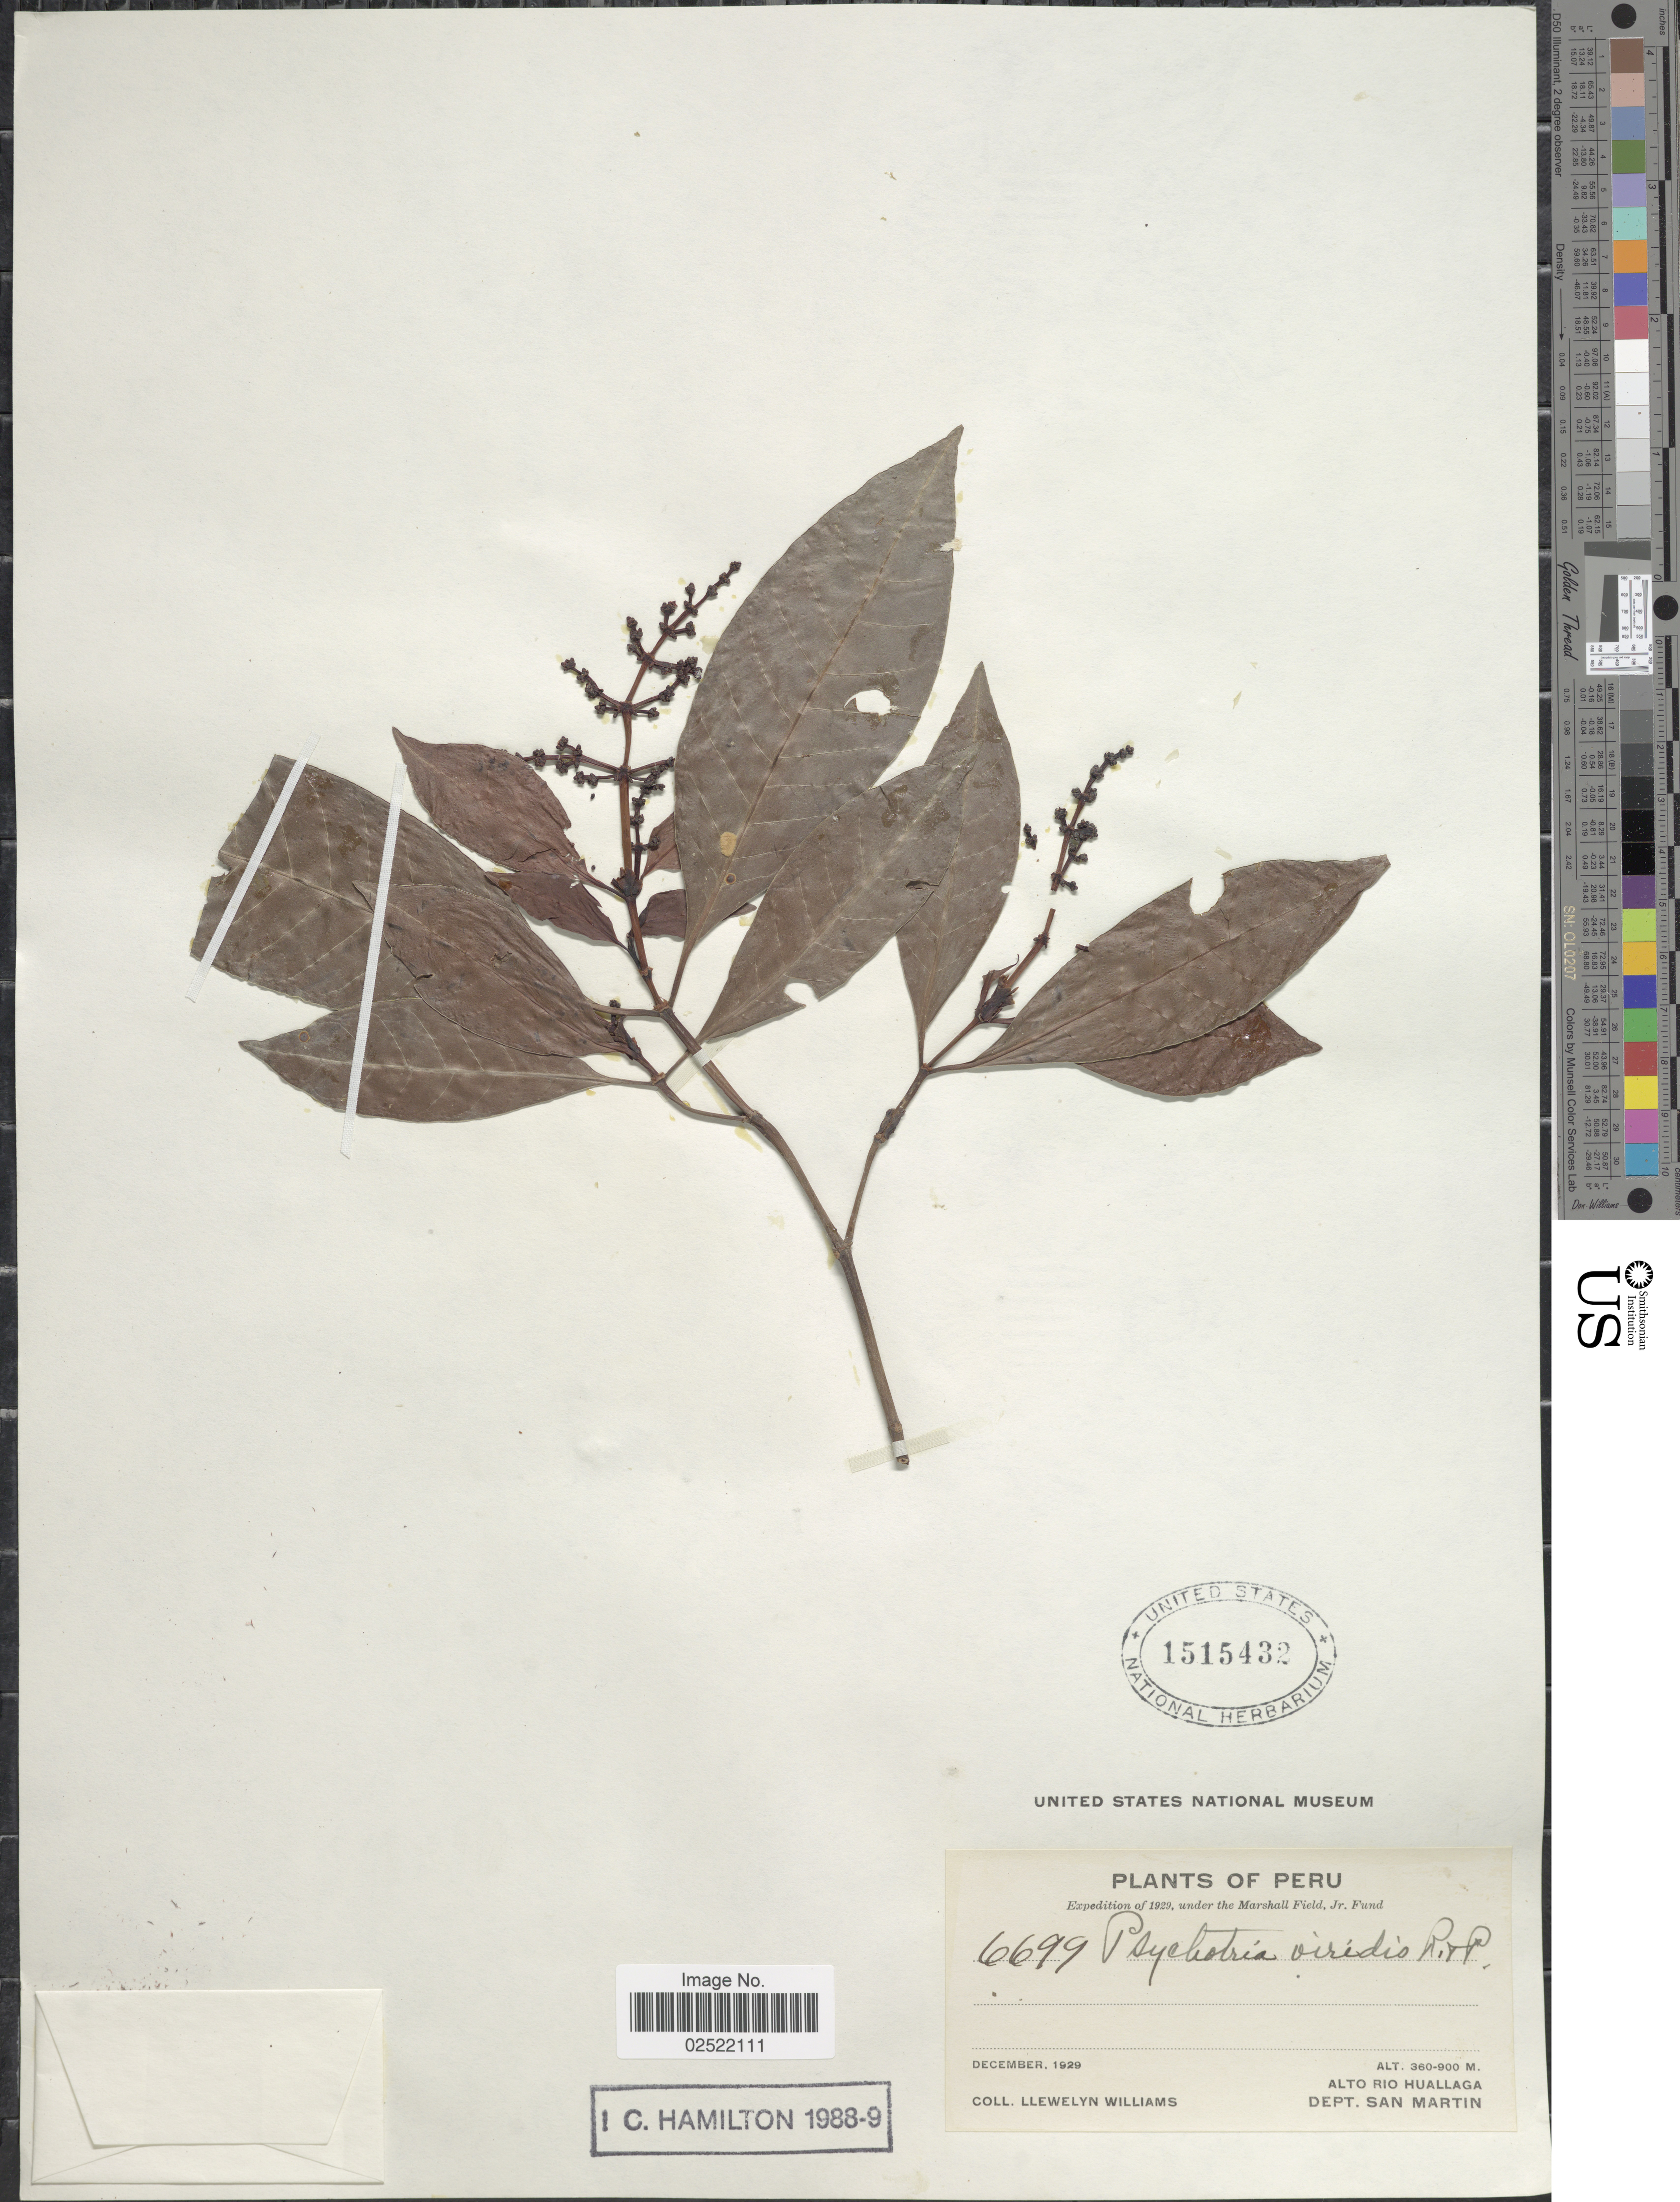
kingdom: Plantae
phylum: Tracheophyta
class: Magnoliopsida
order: Gentianales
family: Rubiaceae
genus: Psychotria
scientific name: Psychotria viridis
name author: Ruiz & Pav.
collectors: Ll. Williams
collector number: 6699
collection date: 1929-12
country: Peru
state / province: San Martín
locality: Alto Rio Huallaga. Dept. San Martin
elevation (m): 360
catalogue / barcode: US 1515432